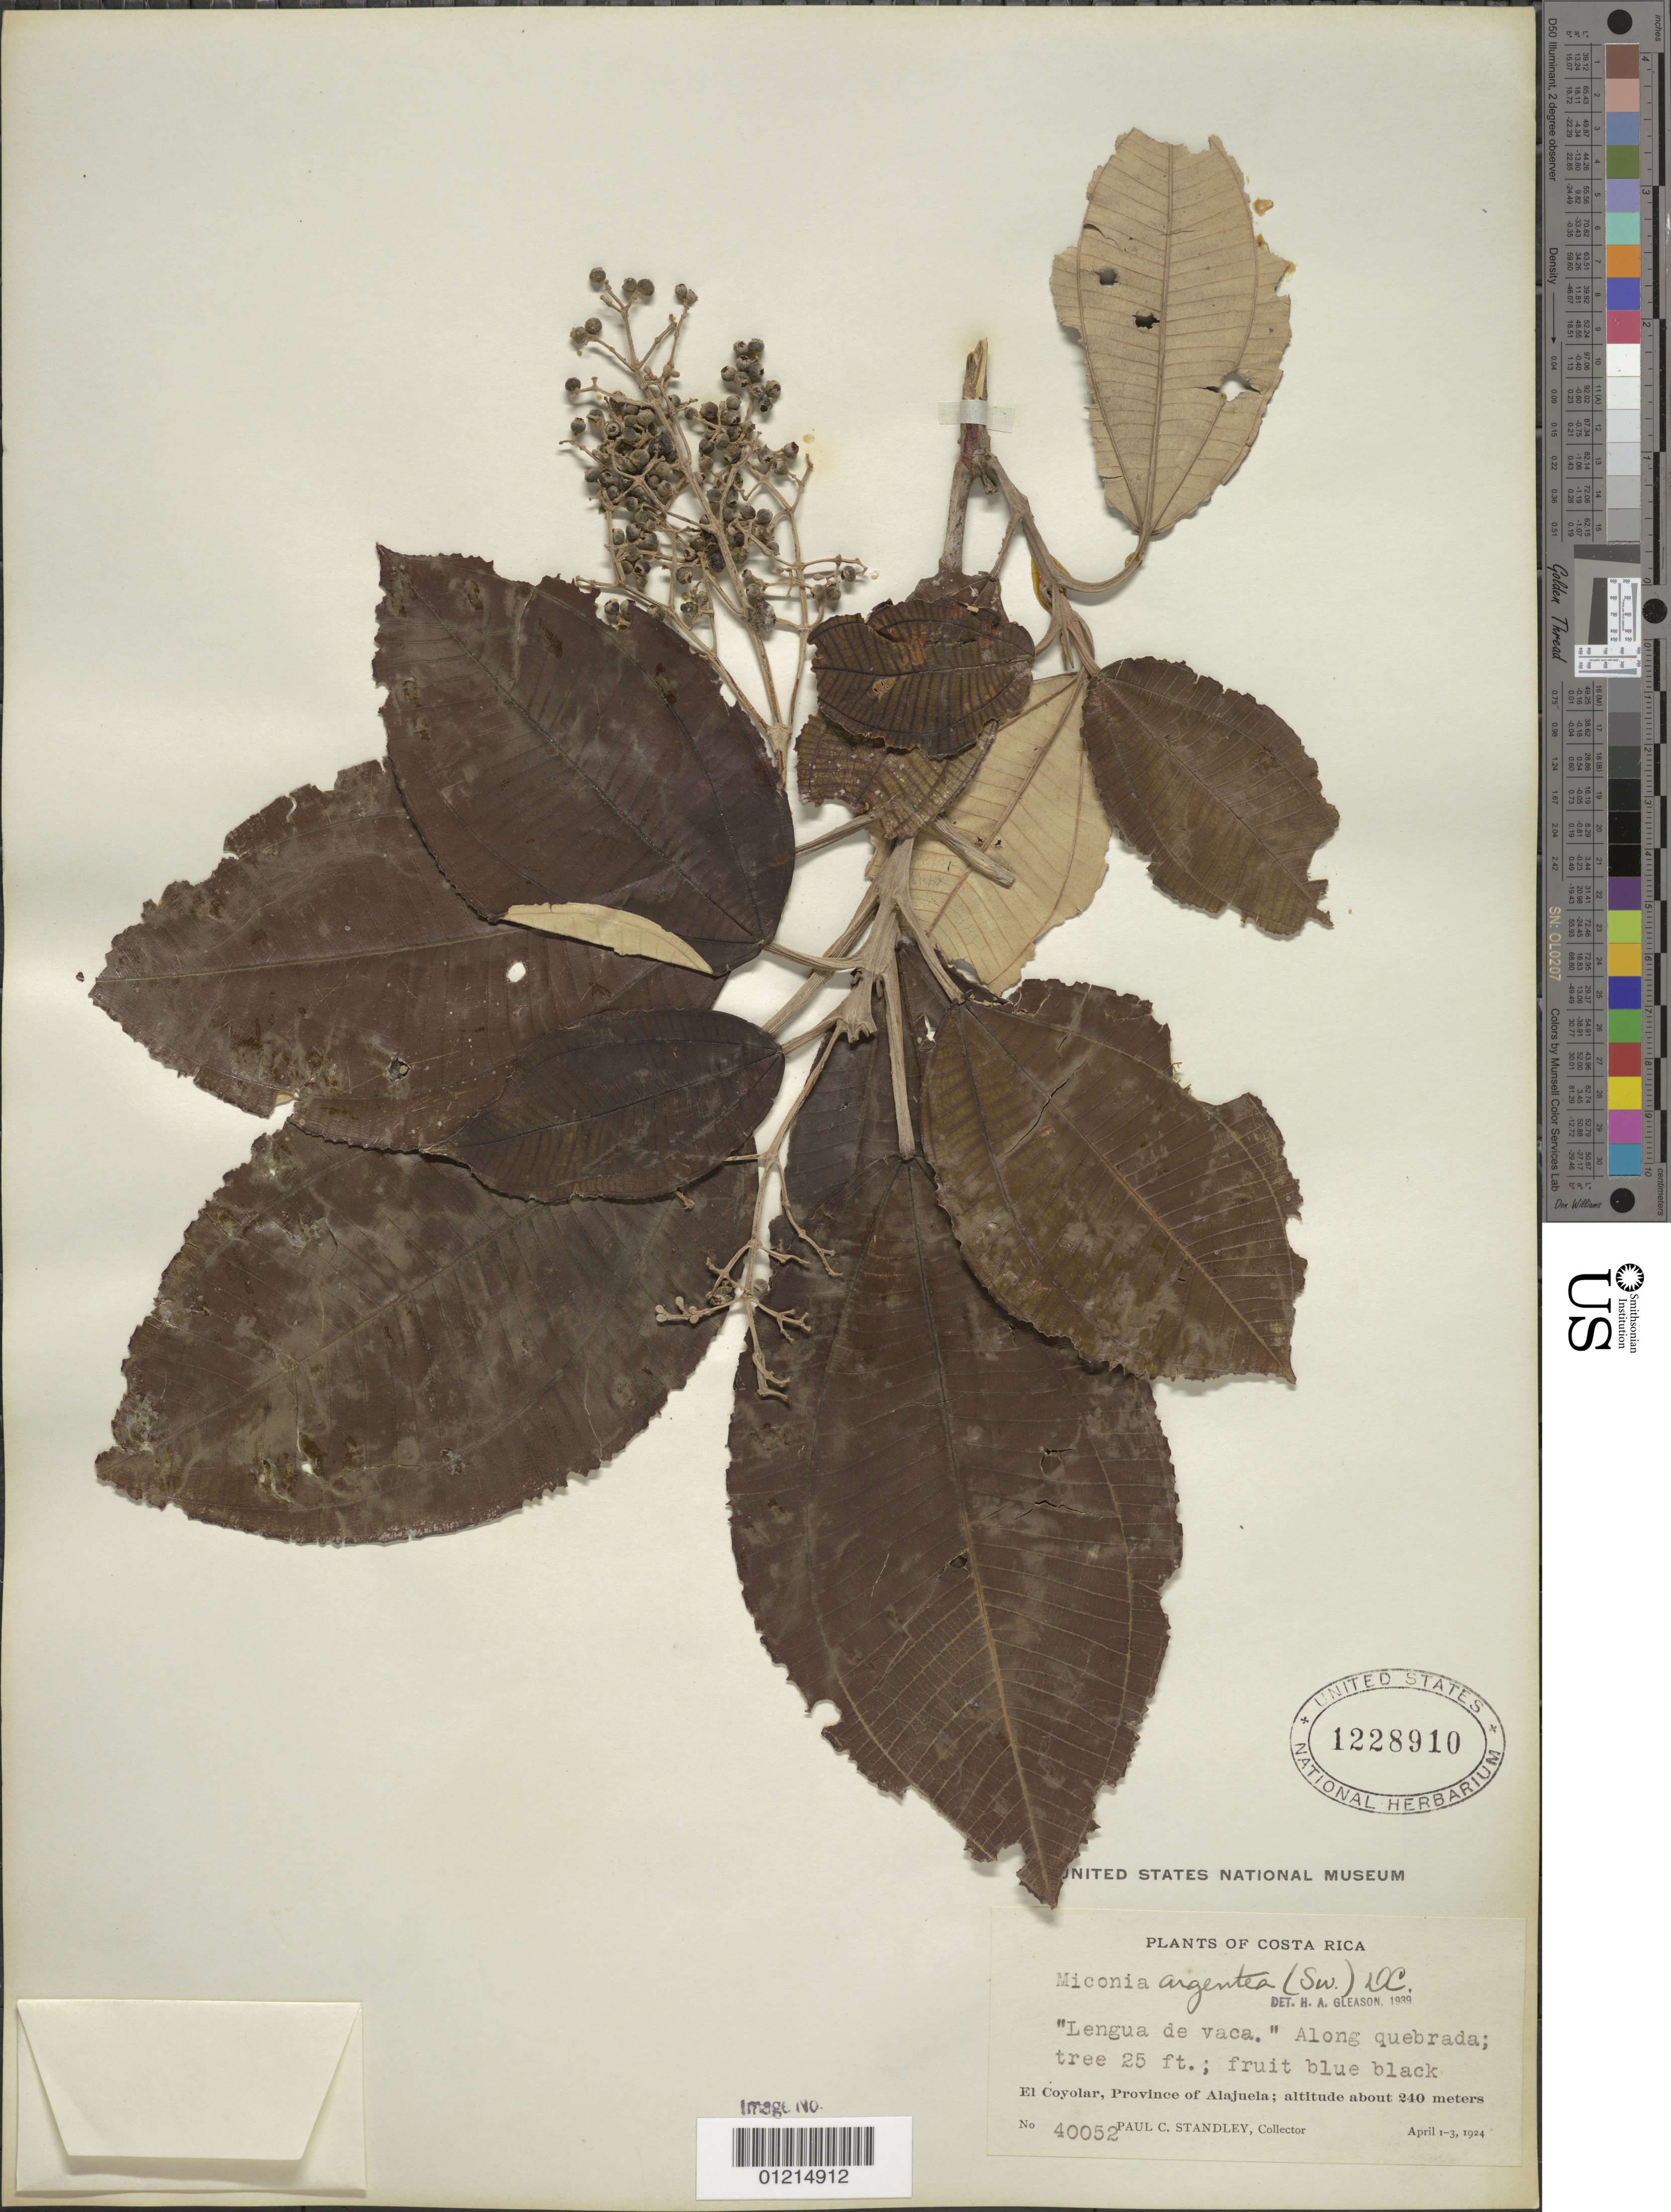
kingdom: Plantae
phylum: Tracheophyta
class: Magnoliopsida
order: Myrtales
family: Melastomataceae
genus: Miconia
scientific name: Miconia argentea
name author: (Sw.) DC.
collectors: P. C. Standley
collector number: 40052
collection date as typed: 01 Apr 1924 to 03 Apr 1924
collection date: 1924-04-01/1924-04-03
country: Costa Rica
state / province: Alajuela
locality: El Coyolar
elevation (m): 240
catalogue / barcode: US 1228910